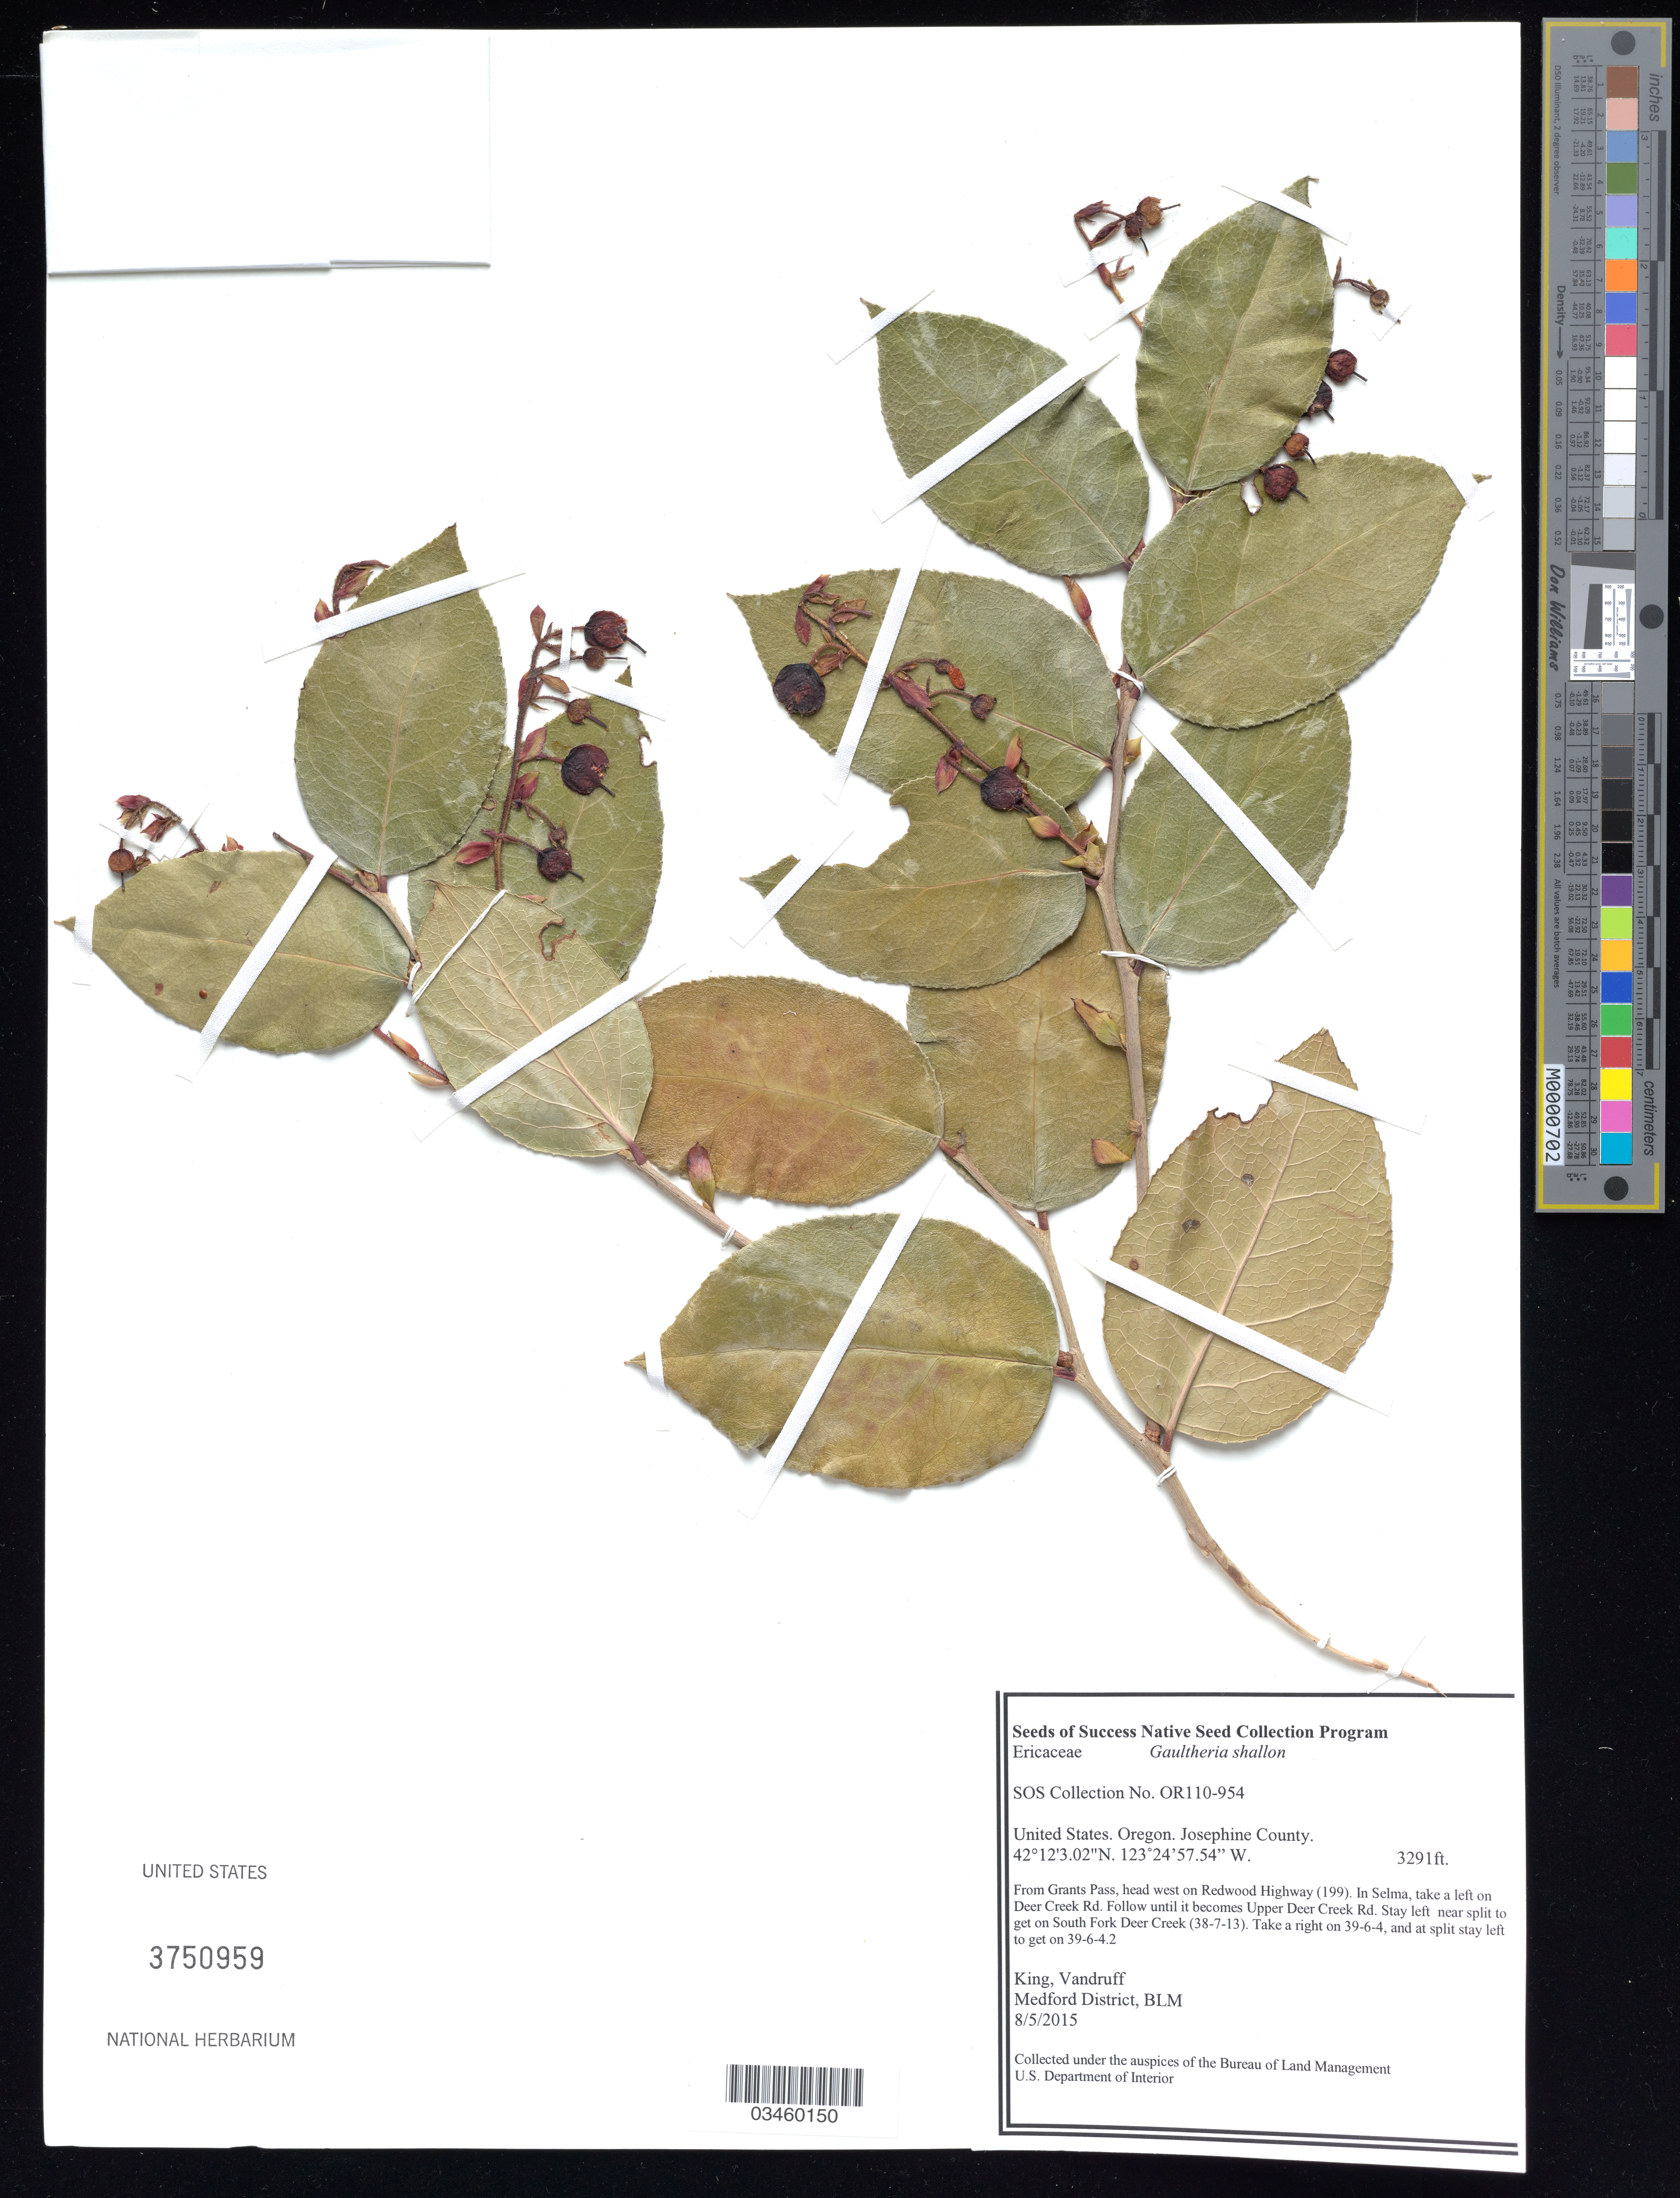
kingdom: Plantae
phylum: Tracheophyta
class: Magnoliopsida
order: Ericales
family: Ericaceae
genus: Gaultheria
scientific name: Gaultheria shallon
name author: Pursh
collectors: King, -- & -. Vandruff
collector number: OR110-954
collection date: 2015-08-05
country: United States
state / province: Oregon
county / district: Josephine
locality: S. Fork Deer Creek/ near Holocomb Peak, 39-6-4.2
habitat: Mixed forest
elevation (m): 1003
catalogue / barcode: US 3750959